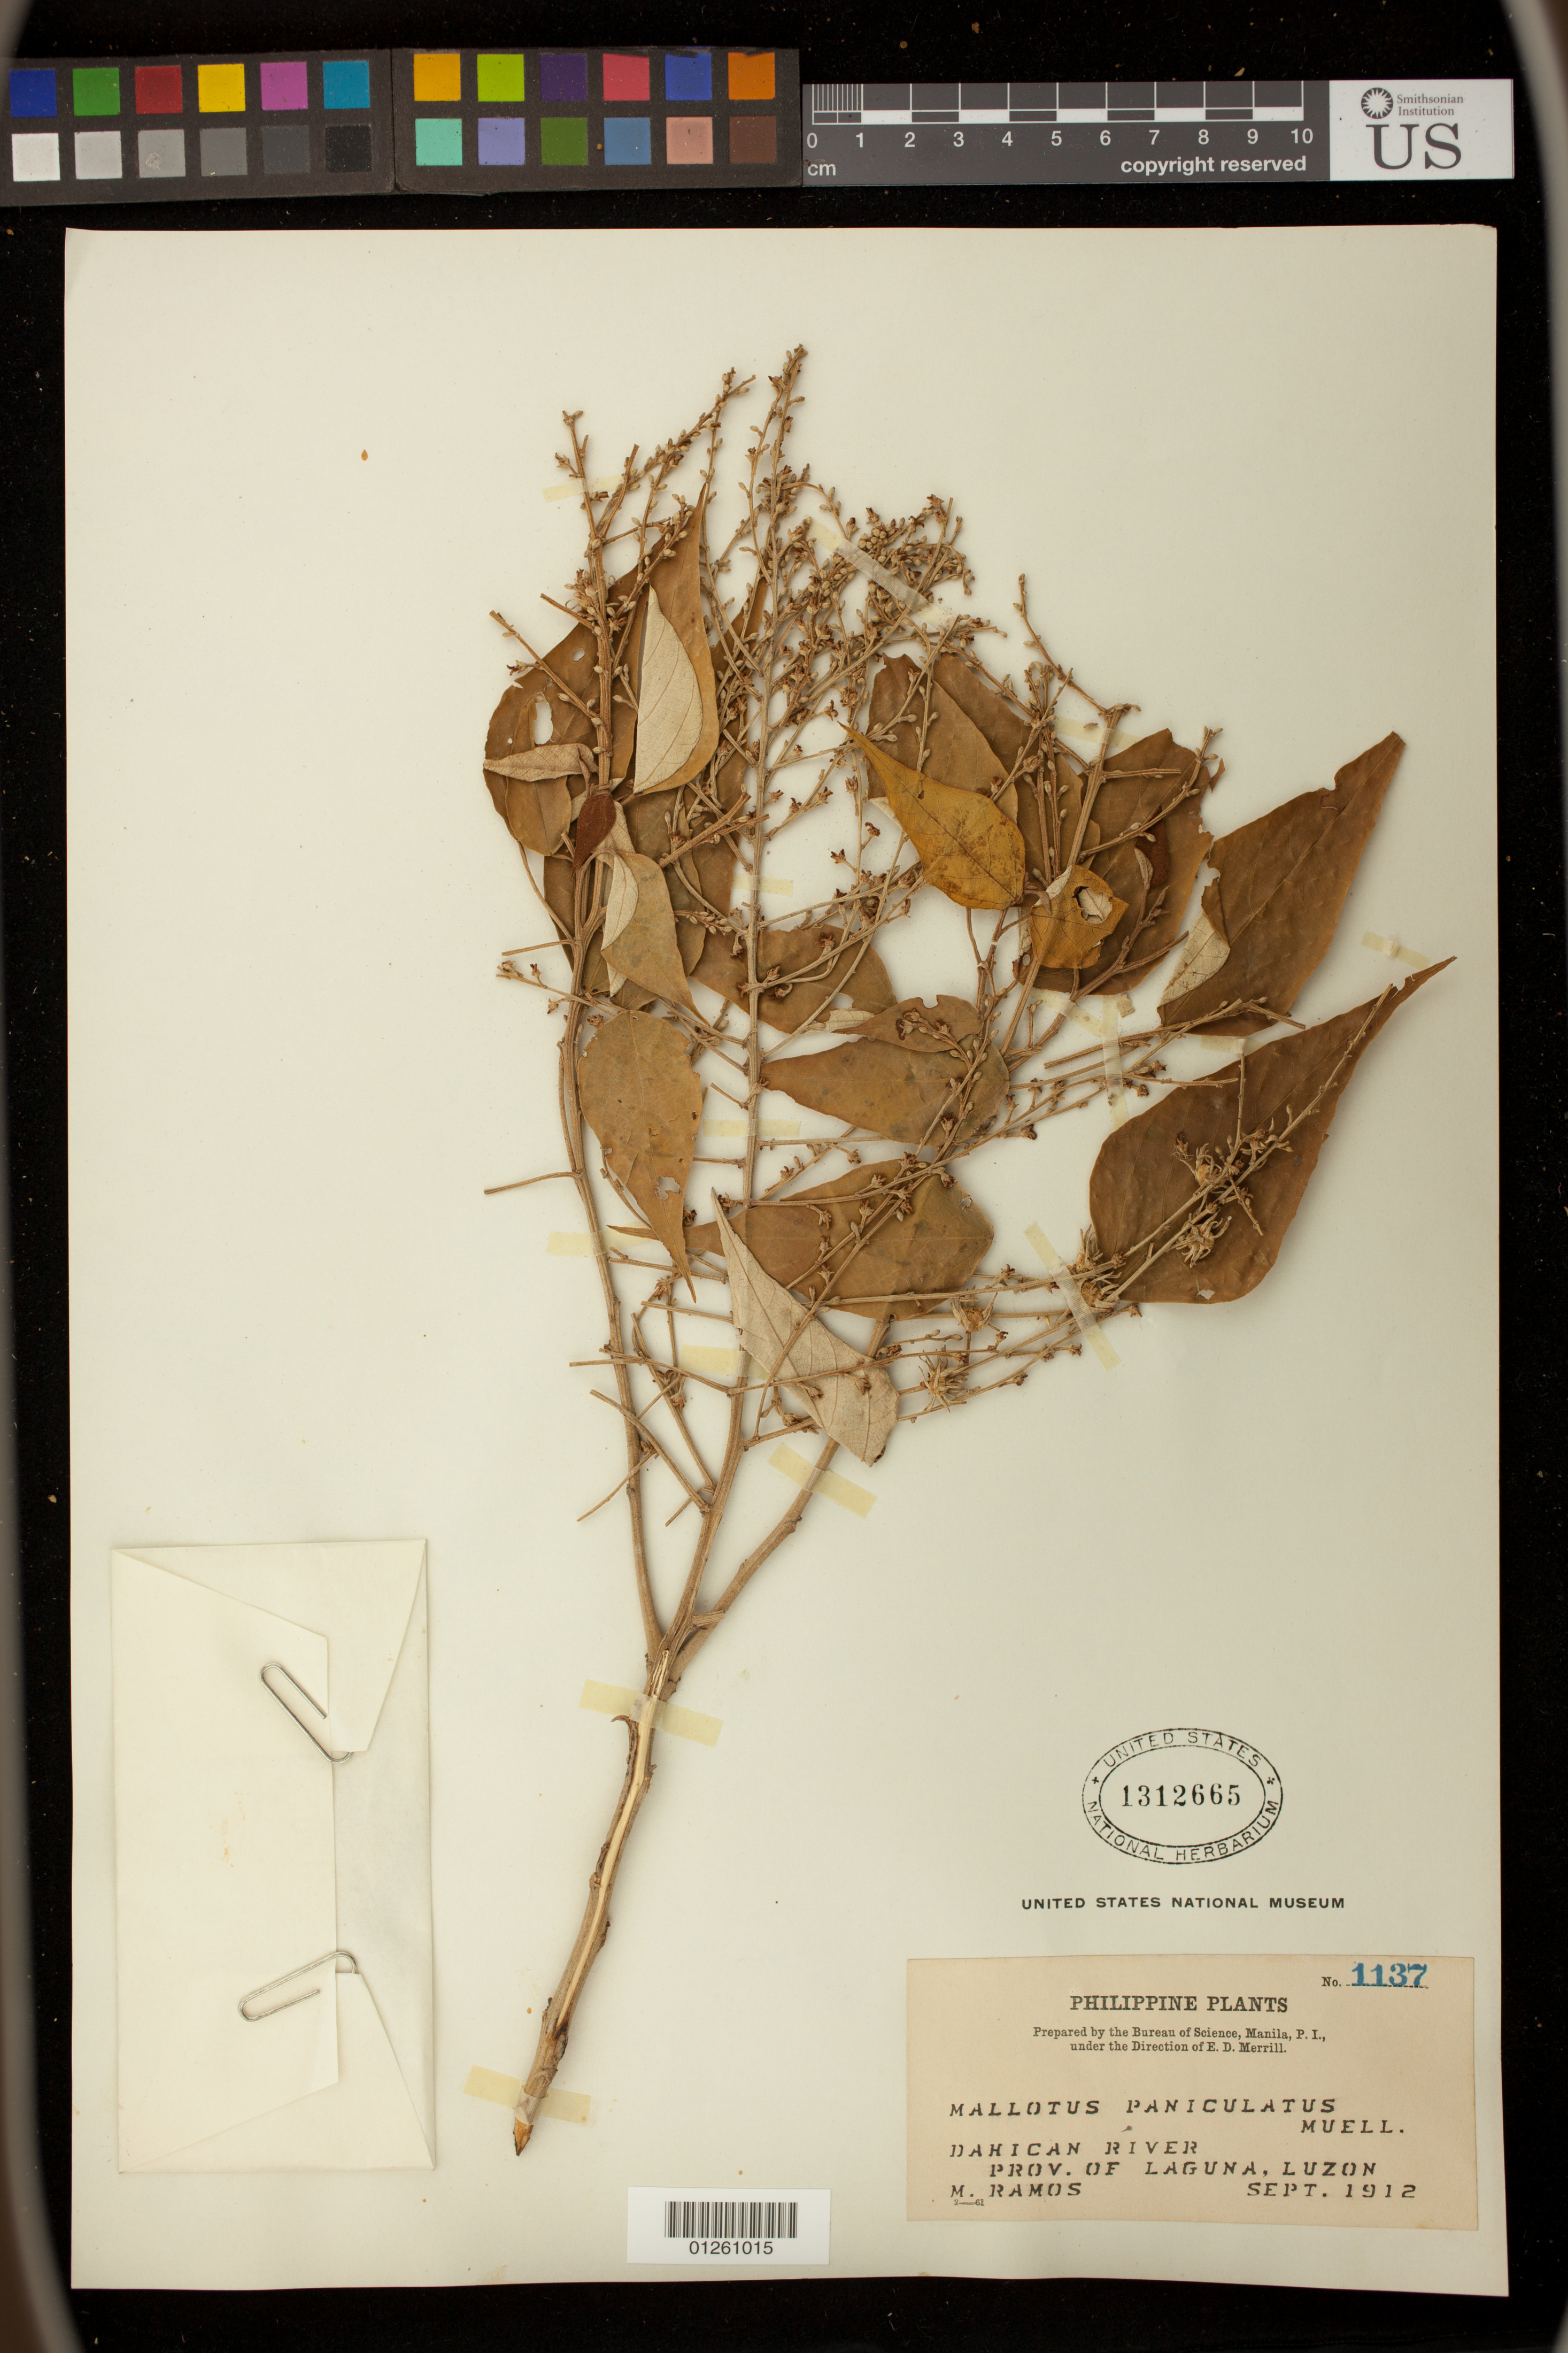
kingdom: Plantae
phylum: Tracheophyta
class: Magnoliopsida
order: Malpighiales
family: Euphorbiaceae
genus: Mallotus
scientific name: Mallotus paniculatus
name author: (Lam.) Müll. Arg.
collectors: M. Ramos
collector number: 1137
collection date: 1912-09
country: Philippines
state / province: Calabarzon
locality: Dahican River, Province of Laguna, Luzon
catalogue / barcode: US 1312665